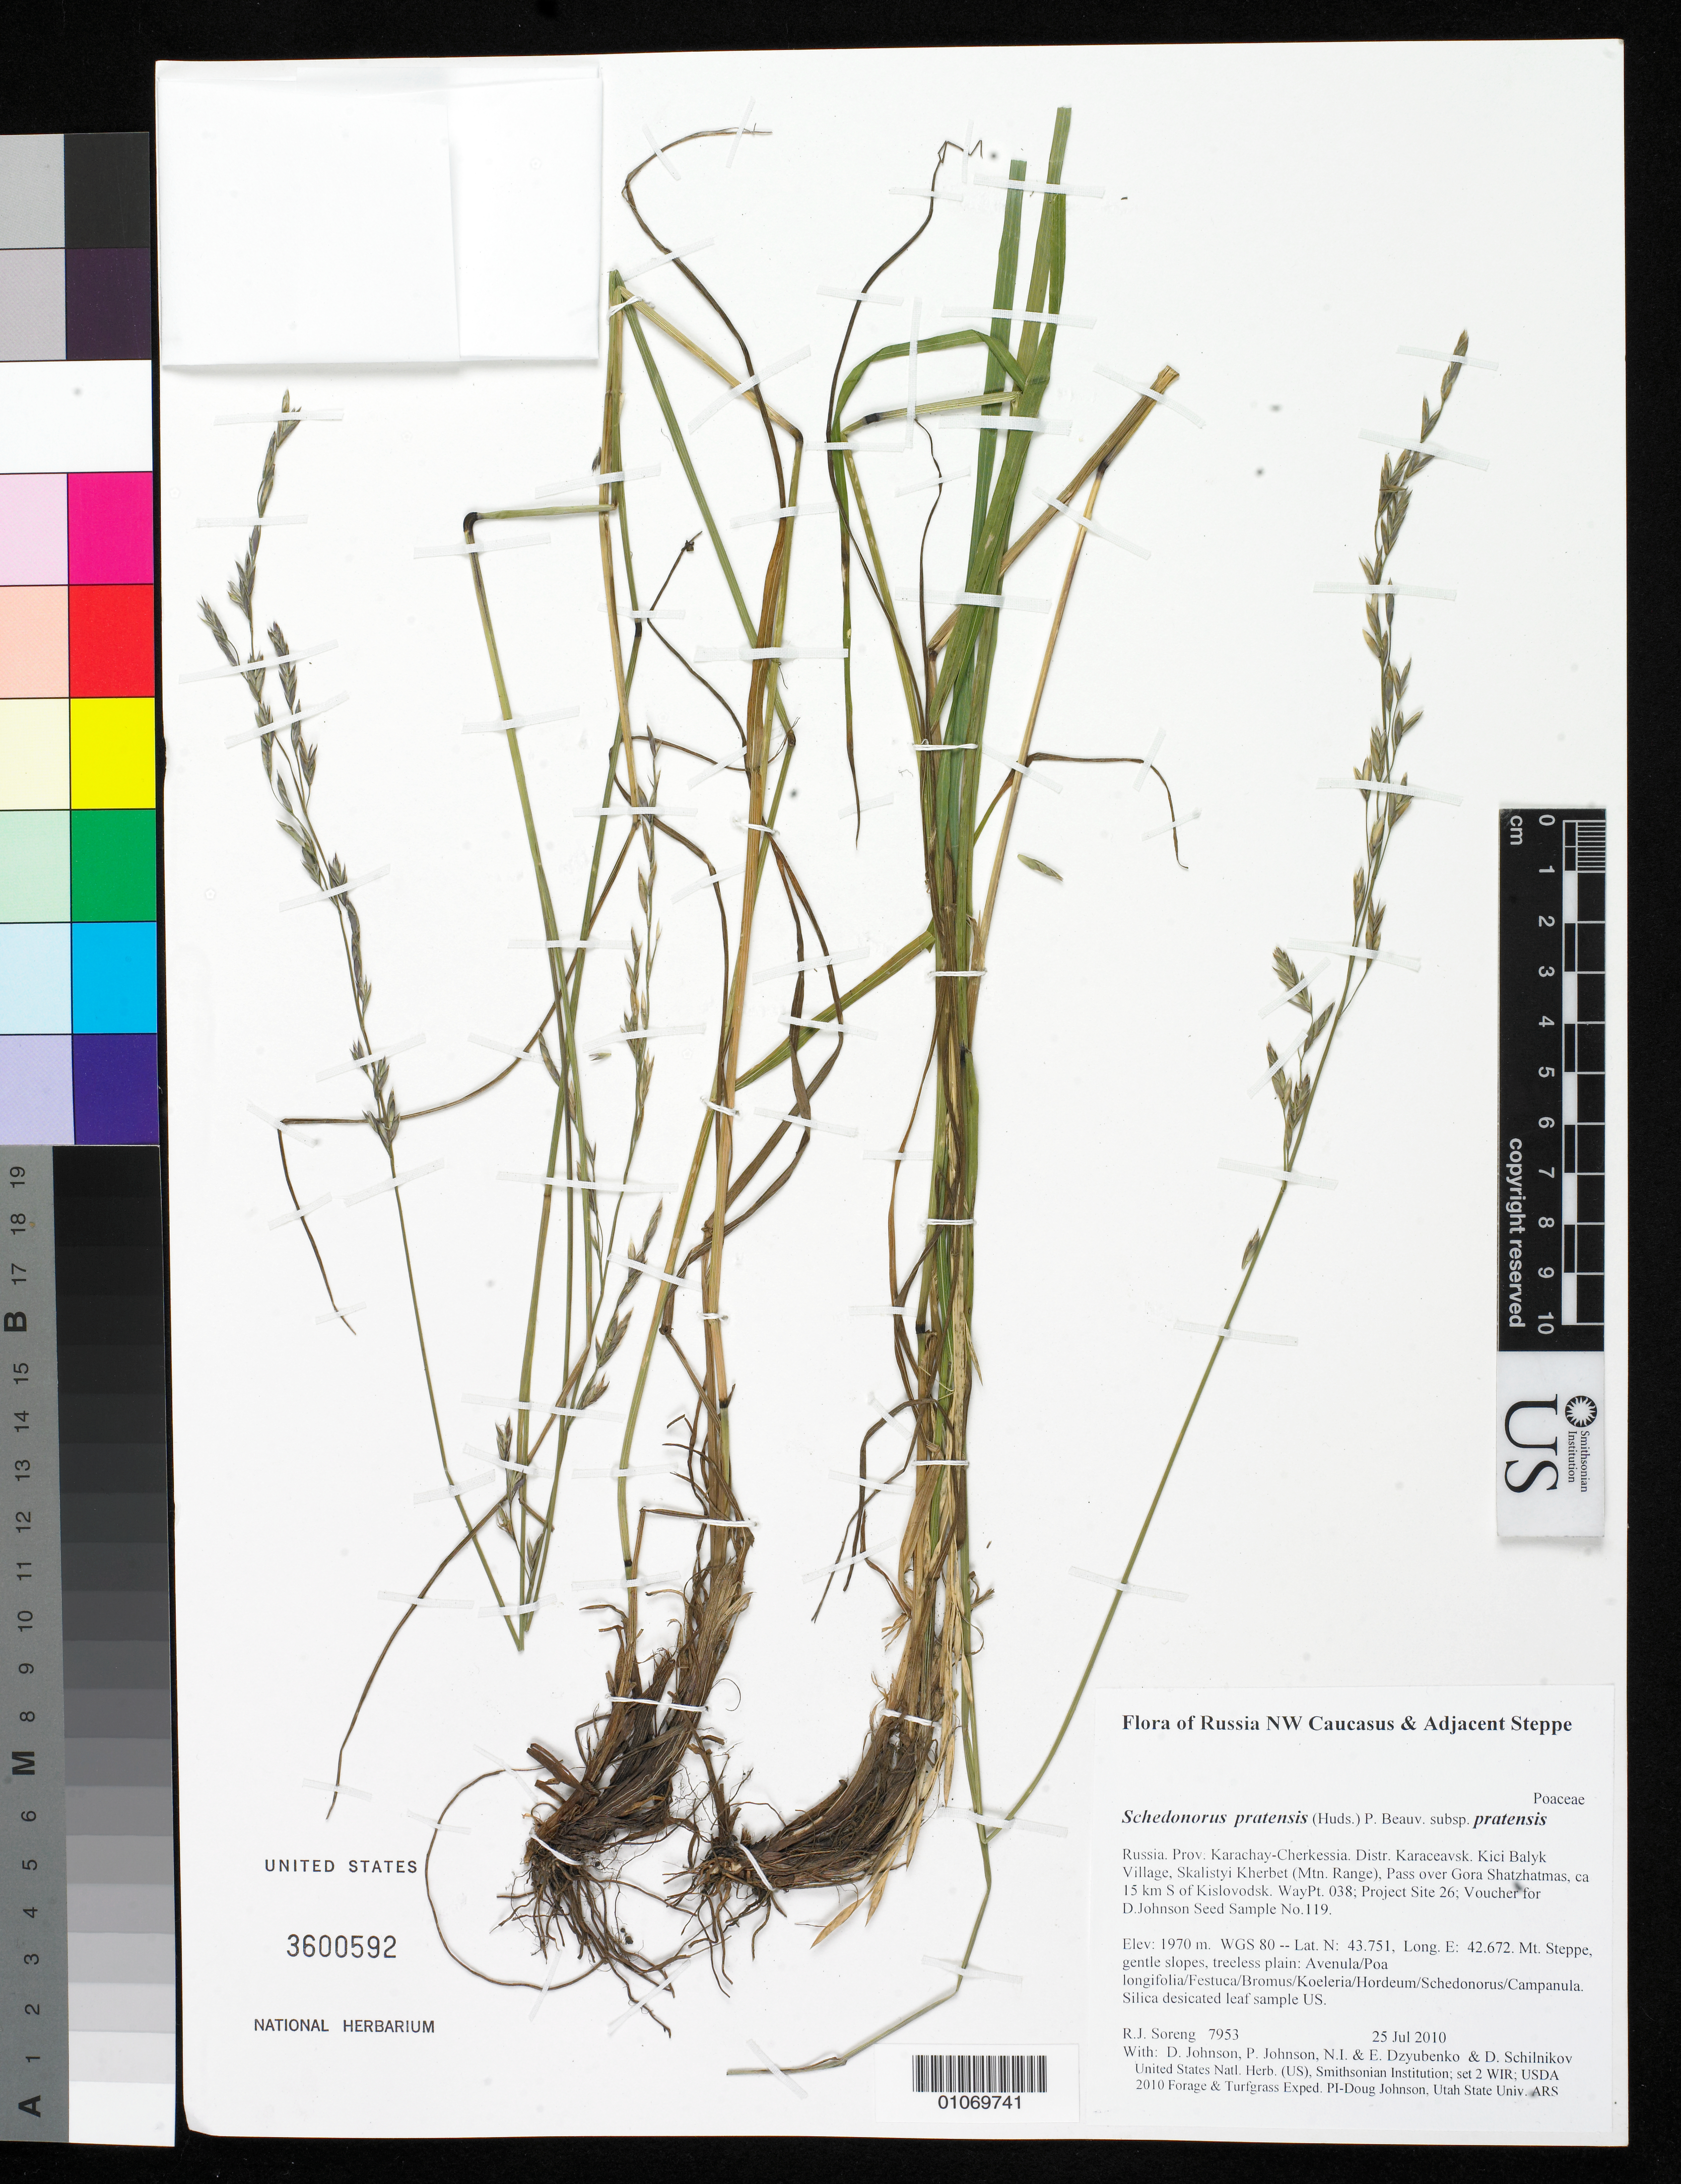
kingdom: Plantae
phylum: Tracheophyta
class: Liliopsida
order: Poales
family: Poaceae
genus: Lolium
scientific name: Lolium pratense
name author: (Huds.) Darbysh.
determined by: Poaceae Reorganization Project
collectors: R. J. Soreng, D. Johnson, P. Johnson, N. Dzyubenko, E. Dzyubenko & D. Schilnikov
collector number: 7953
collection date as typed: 25 Jul 2010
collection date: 2010-07-25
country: Russian Federation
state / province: Karachay-Cherkess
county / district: Karaceavsk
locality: Kici Balyk Village, Skalistyi Kherbet (Mtn. Range), Pass over Gora Shatzhatmas, ca 15 km S of Kislovodsk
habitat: Mt. Steppe, gentle slopes, treeless plain: Avenula/Poa longifolia/Festuca/Bromus/Koeleria/Hordeum/Schedonorus/Campanula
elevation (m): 1970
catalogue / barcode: US 3600592